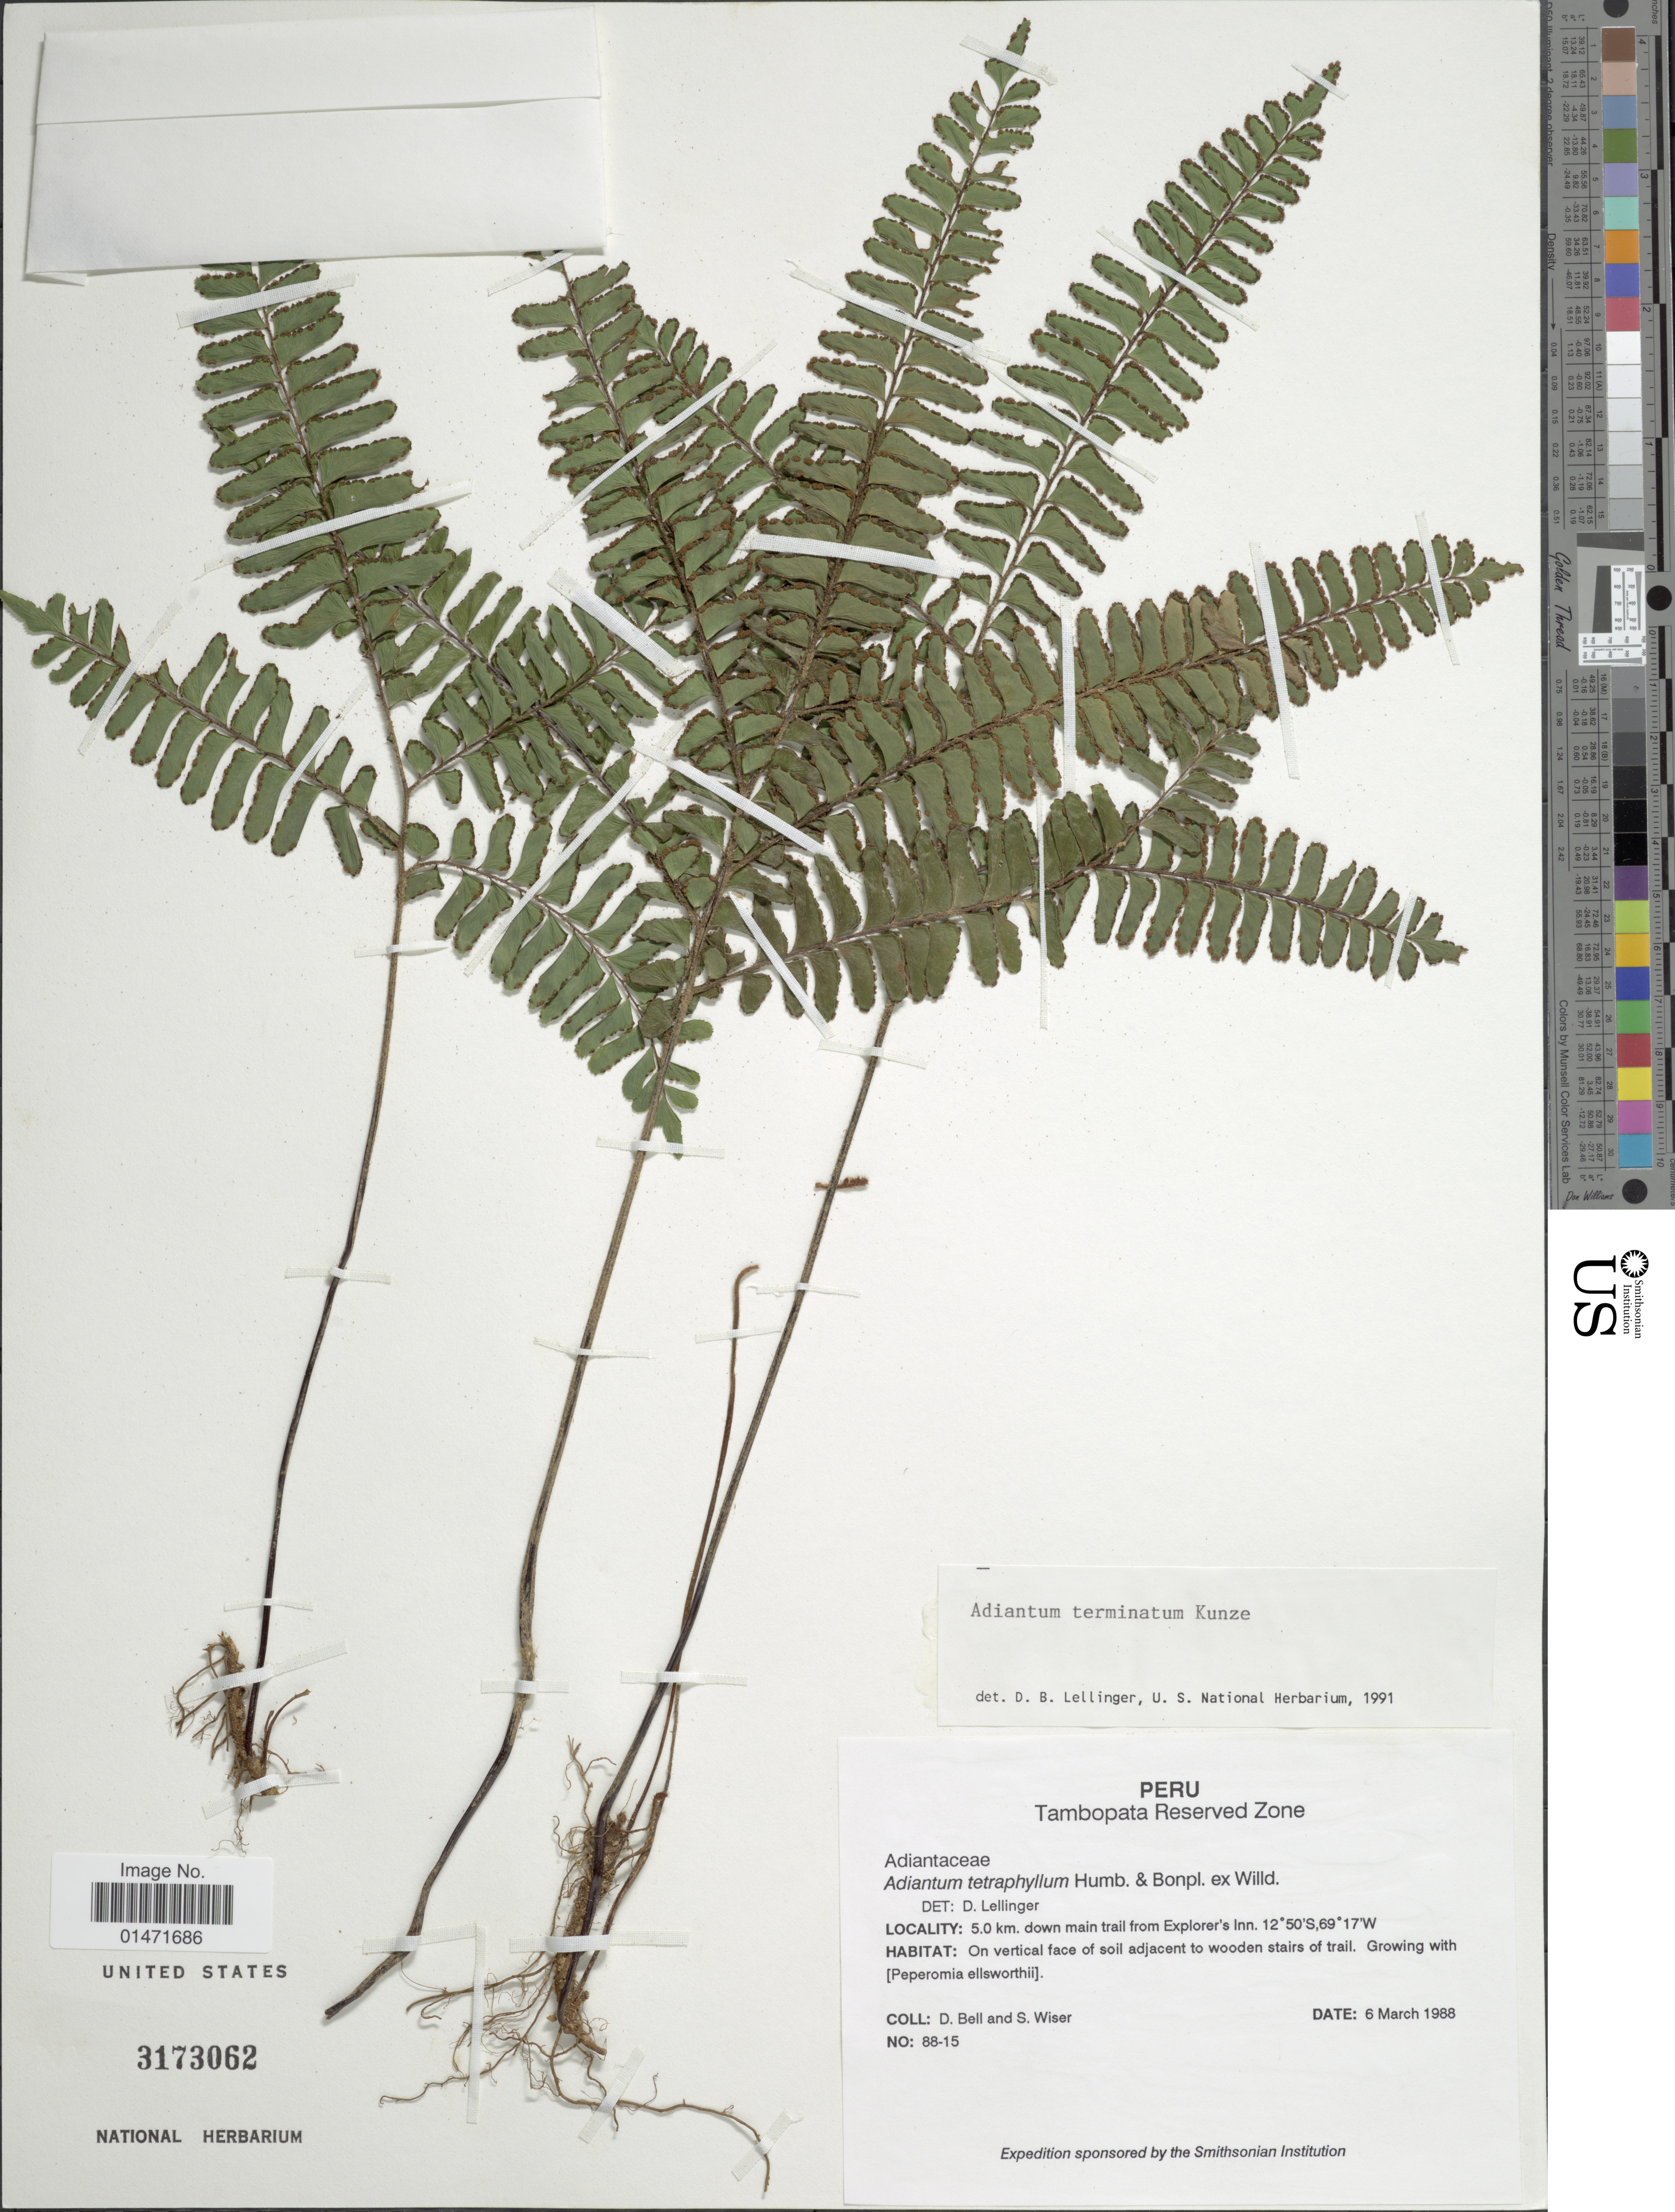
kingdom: Plantae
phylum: Tracheophyta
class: Polypodiopsida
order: Polypodiales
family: Pteridaceae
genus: Adiantum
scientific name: Adiantum terminatum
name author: Kunze ex Miq.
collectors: D. A. Bell & S. Wiser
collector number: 88-15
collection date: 1988-03-06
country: Peru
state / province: Madre de Dios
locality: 5.0 km. down main trail from Explorer's Inn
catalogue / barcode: US 3173062